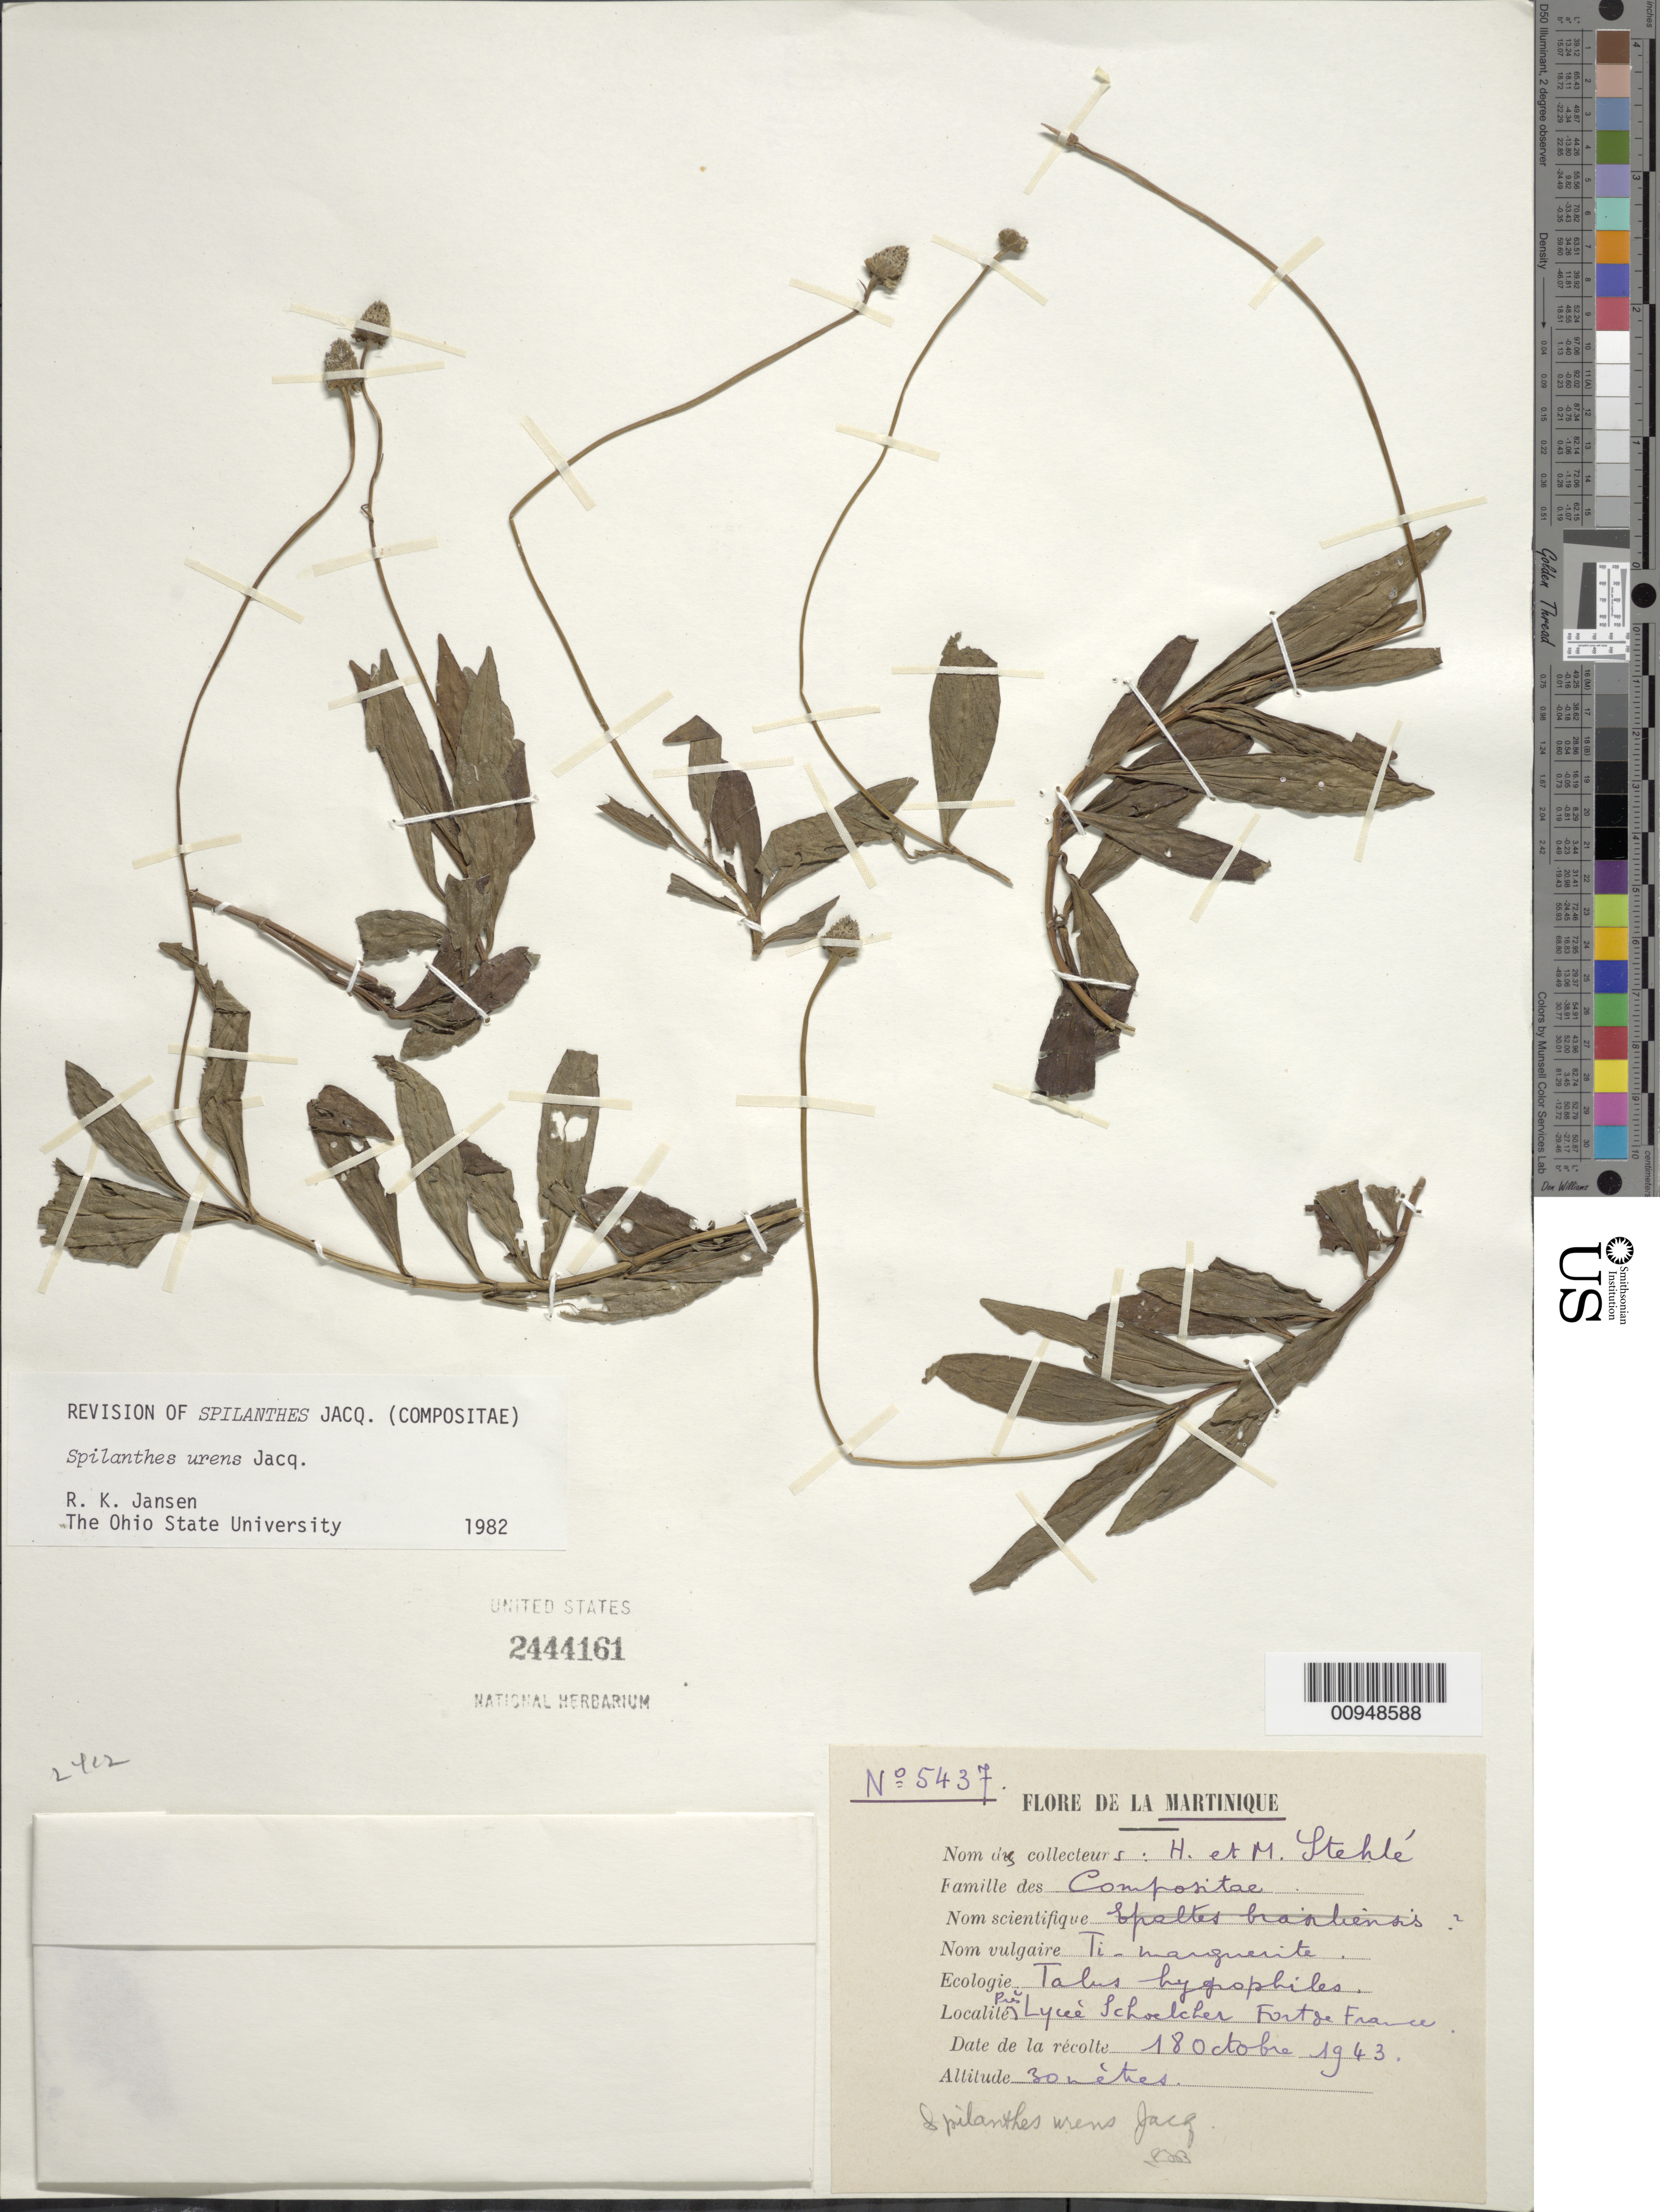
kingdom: Plantae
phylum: Tracheophyta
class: Magnoliopsida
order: Asterales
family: Asteraceae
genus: Spilanthes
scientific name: Spilanthes urens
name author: Jacq.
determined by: Jansen, R. K.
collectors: H. Stehlé & M. Stehlé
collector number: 5437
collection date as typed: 18 Oct 1943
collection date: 1943-10-18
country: Martinique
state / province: Fort-de-France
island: Martinique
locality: Pres. Lyceé Schoelcher Fort de France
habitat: Talus hygrophiles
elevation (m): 30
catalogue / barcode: US 2444161